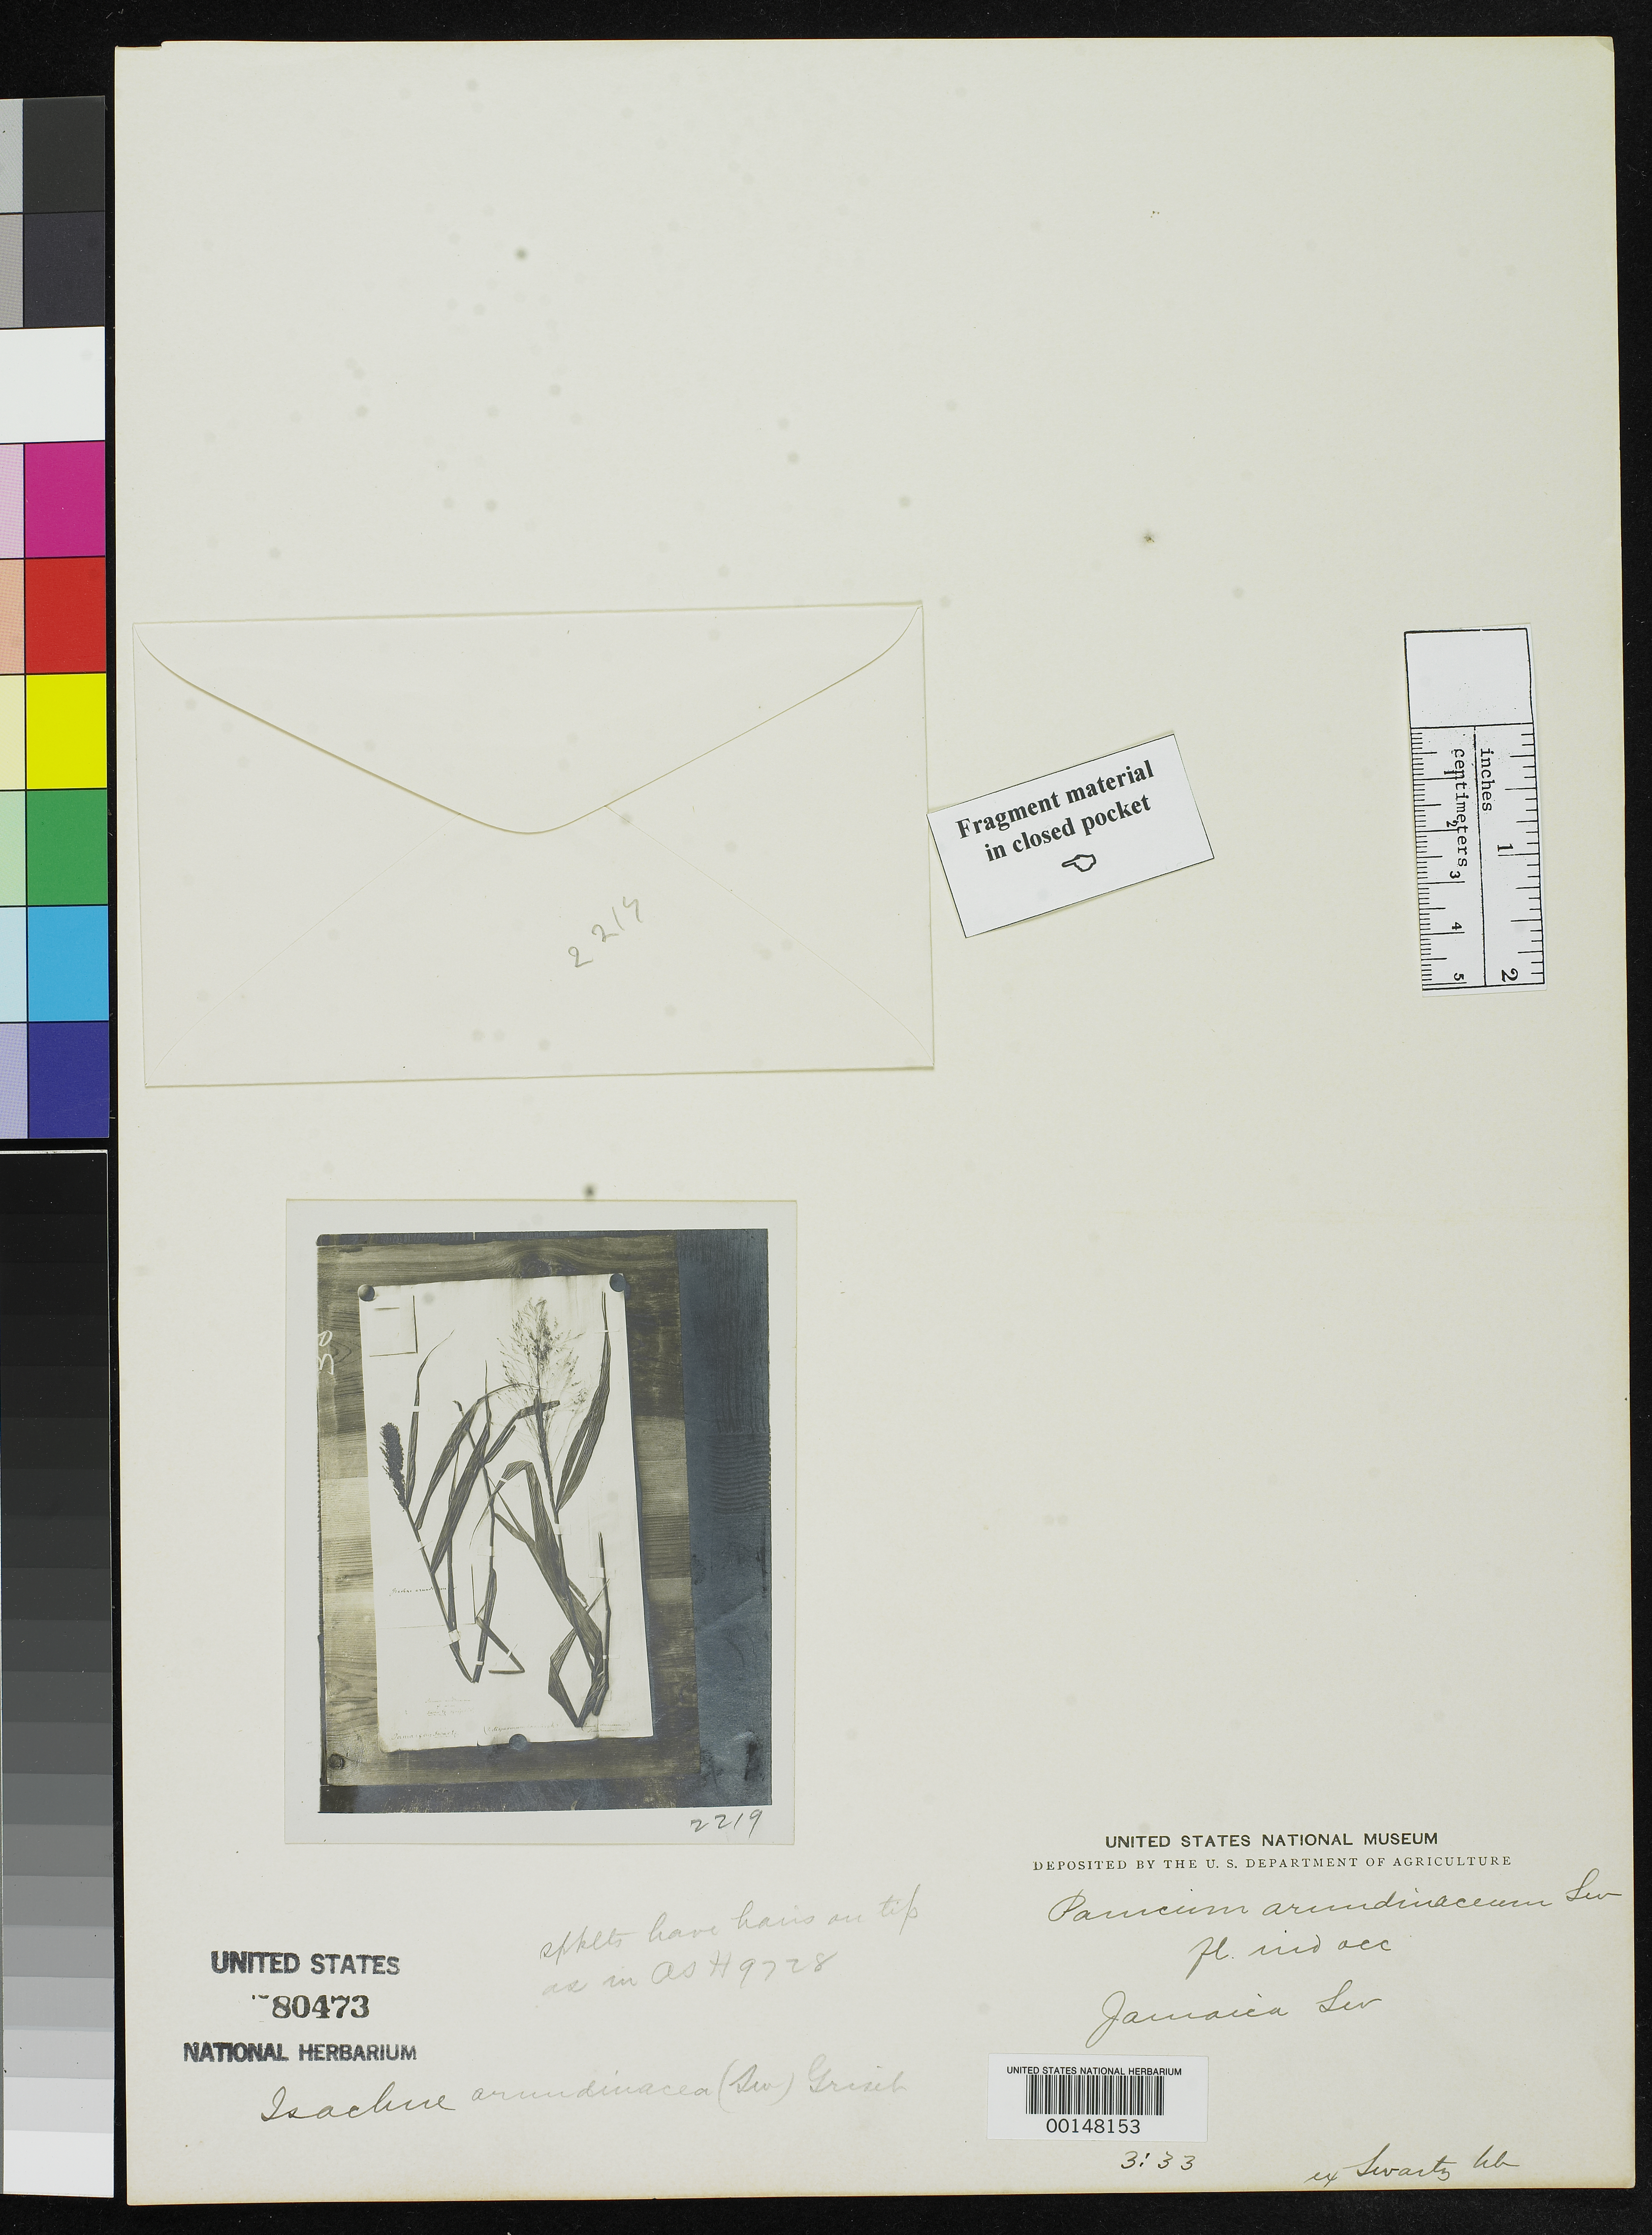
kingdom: Plantae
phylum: Tracheophyta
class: Liliopsida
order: Poales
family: Poaceae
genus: Panicum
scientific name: Panicum arundinaceum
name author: Sw.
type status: Type Fragment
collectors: O. P. Swartz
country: Jamaica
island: Greater Antilles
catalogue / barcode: US 80473